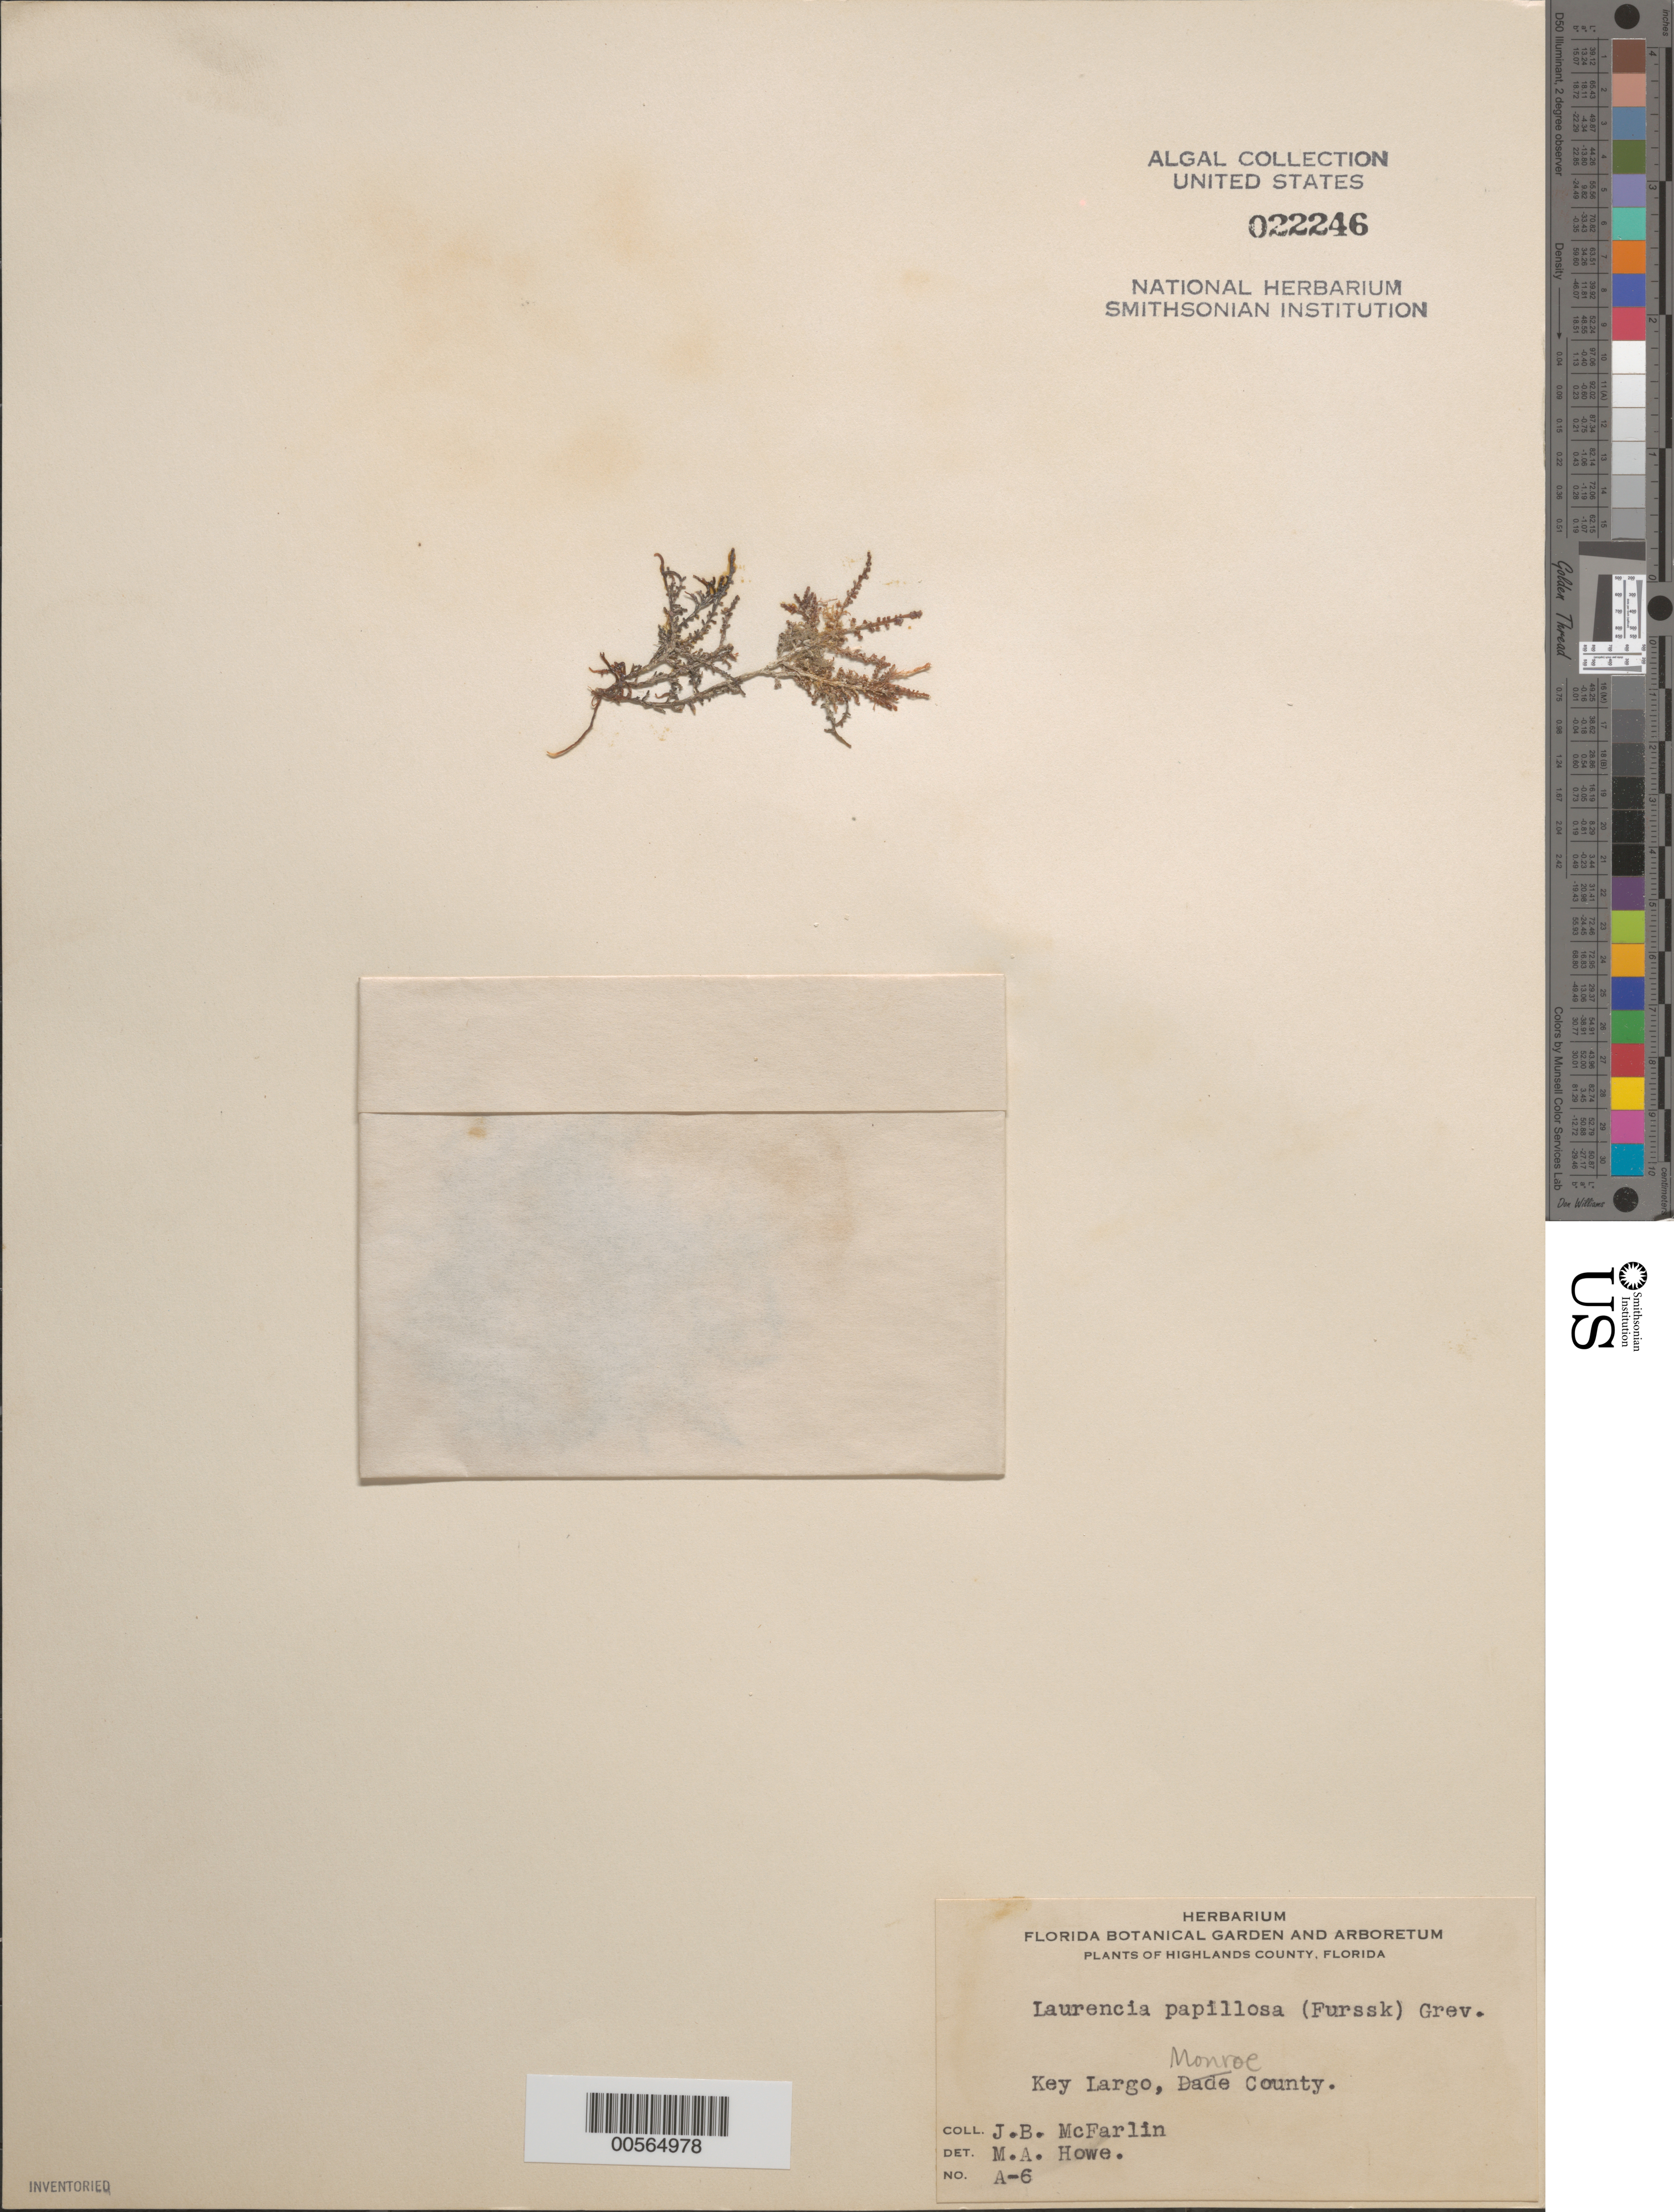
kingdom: Plantae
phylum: Rhodophyta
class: Florideophyceae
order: Ceramiales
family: Rhodomelaceae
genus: Palisada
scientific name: Palisada perforata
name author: (Bory) K.W. Nam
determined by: Algae name updating Project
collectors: J. McFarlin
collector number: A6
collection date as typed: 06 Nov 1934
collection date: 1934-11-06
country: United States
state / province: Florida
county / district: Monroe County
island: Key Largo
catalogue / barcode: US 22246